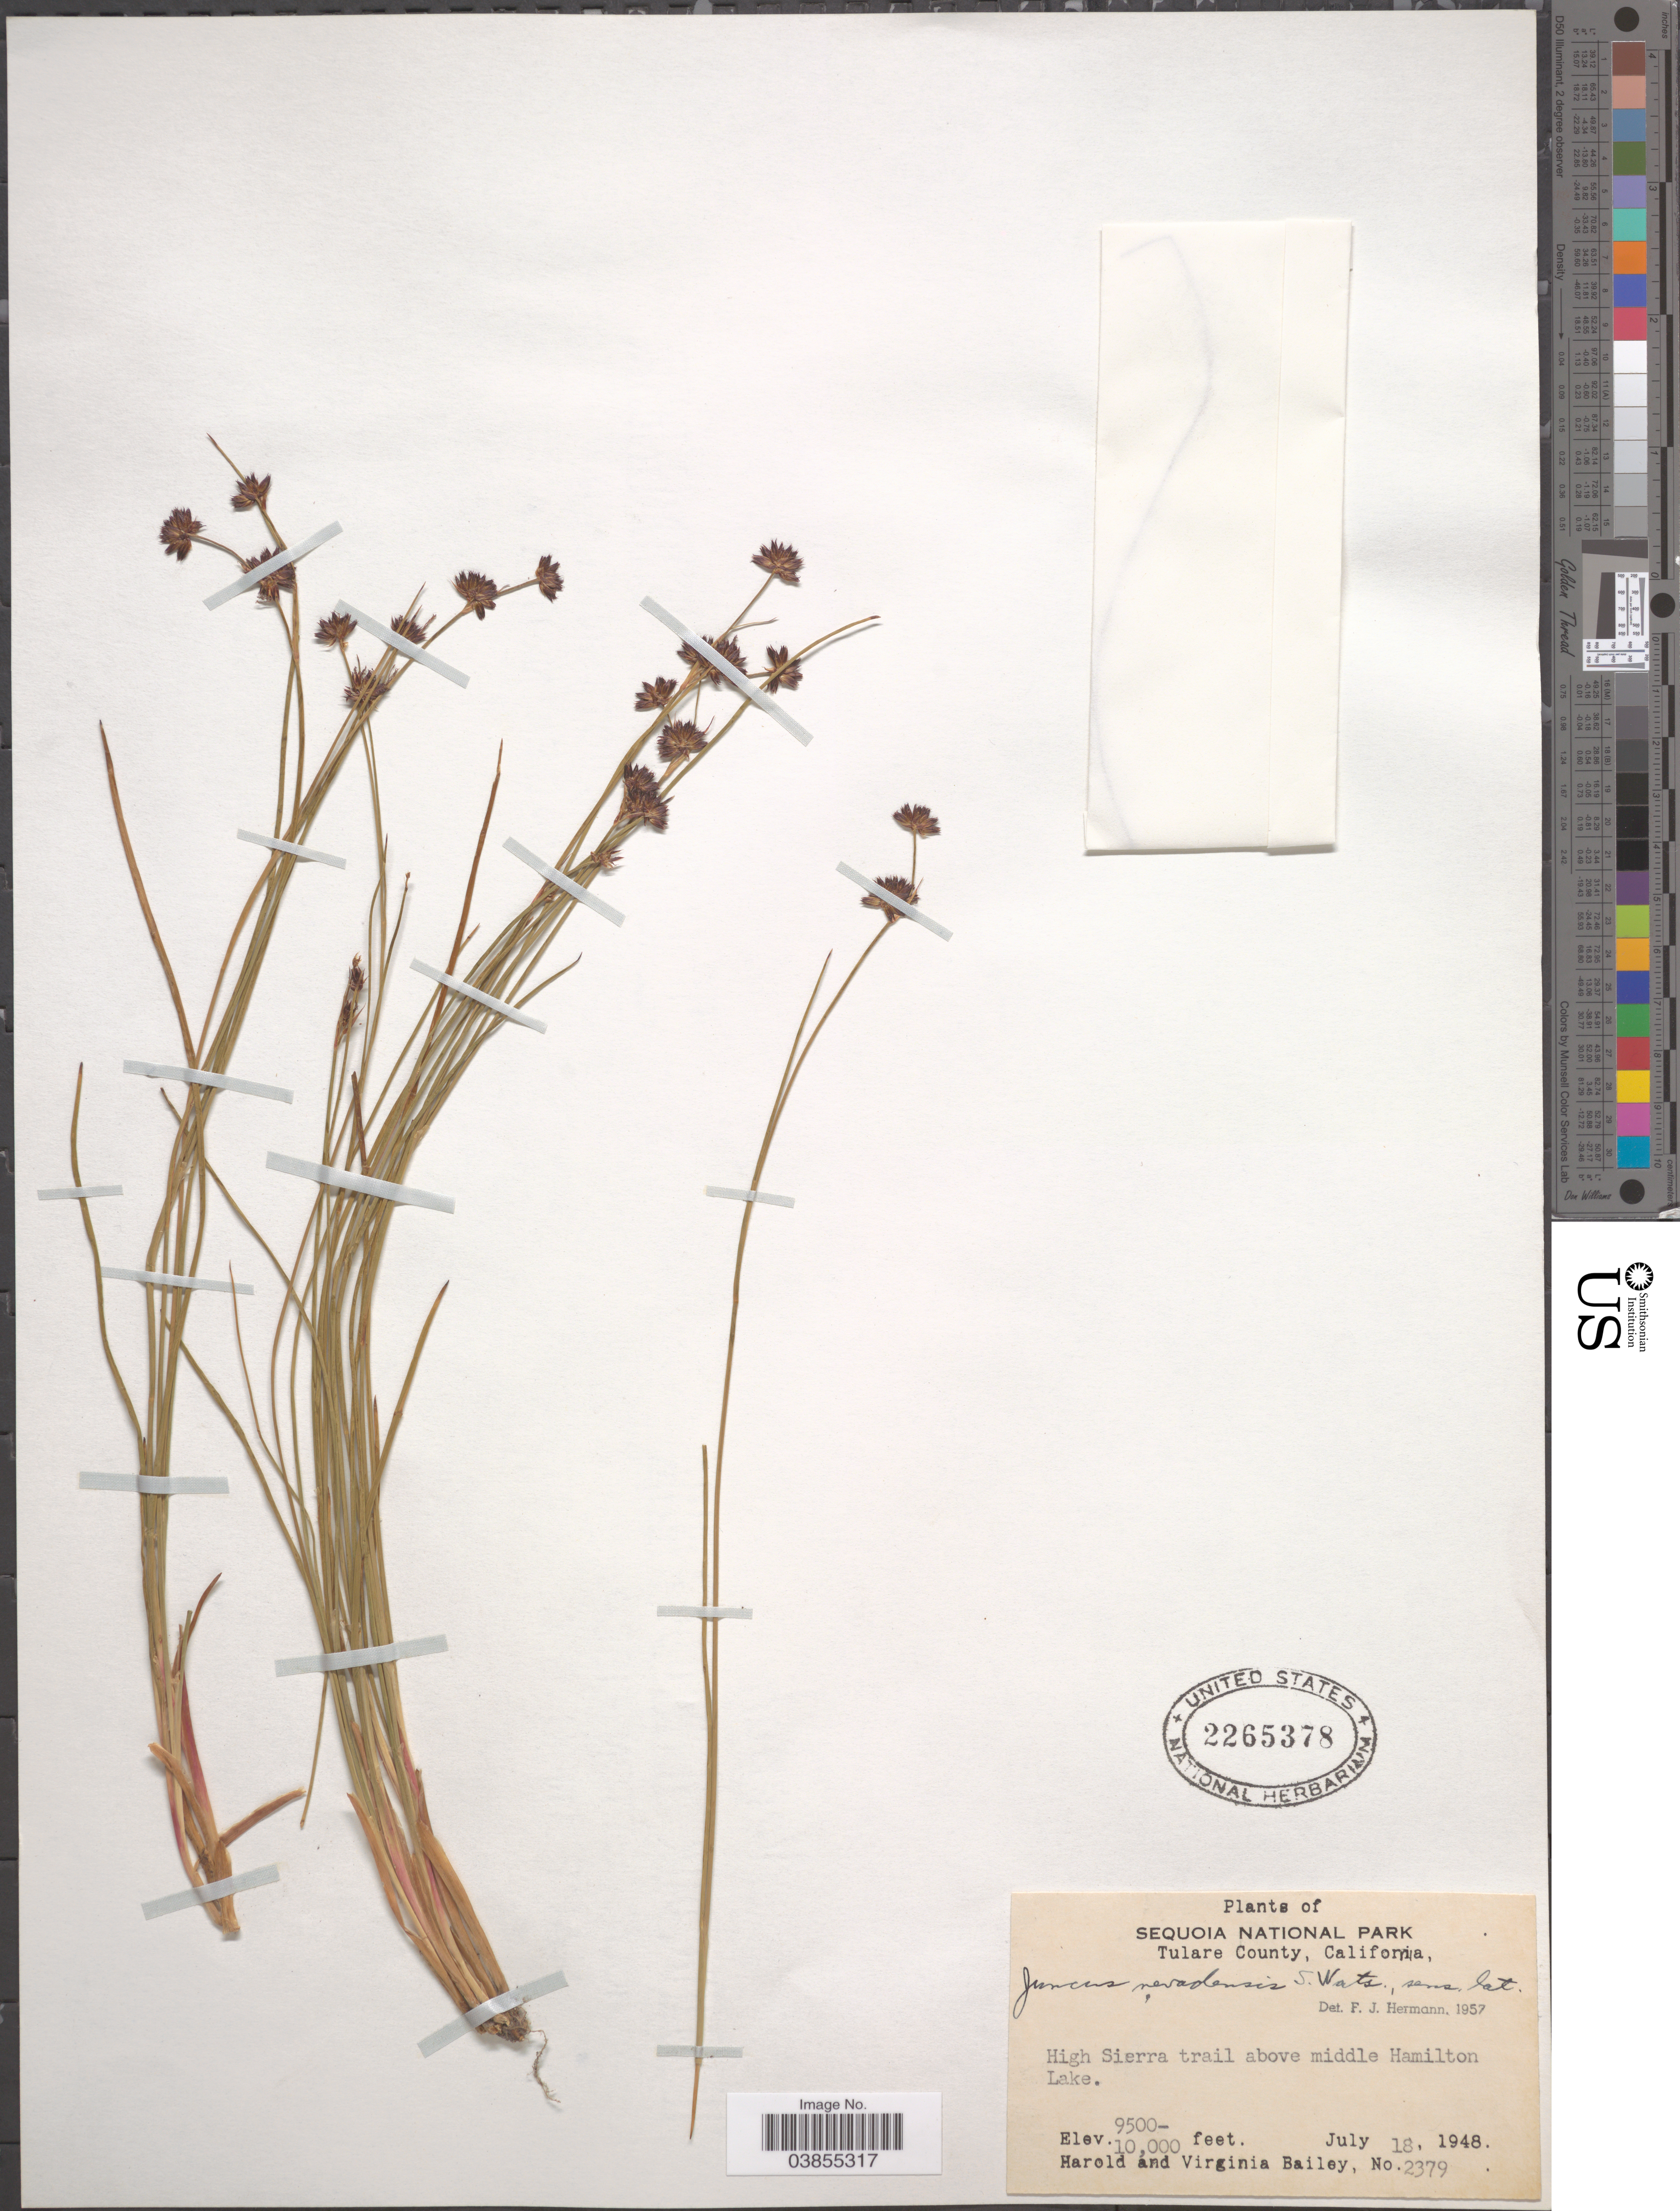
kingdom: Plantae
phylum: Tracheophyta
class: Liliopsida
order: Poales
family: Juncaceae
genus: Juncus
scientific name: Juncus nevadensis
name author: S. Watson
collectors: H. Bailey & V. L. Bailey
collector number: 2379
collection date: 1948-07-18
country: United States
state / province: California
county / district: Tulare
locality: Sequoia National Park. Tulare County. High Sierra trail above middle Hamilton Lake.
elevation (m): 2896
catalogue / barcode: US 2265378